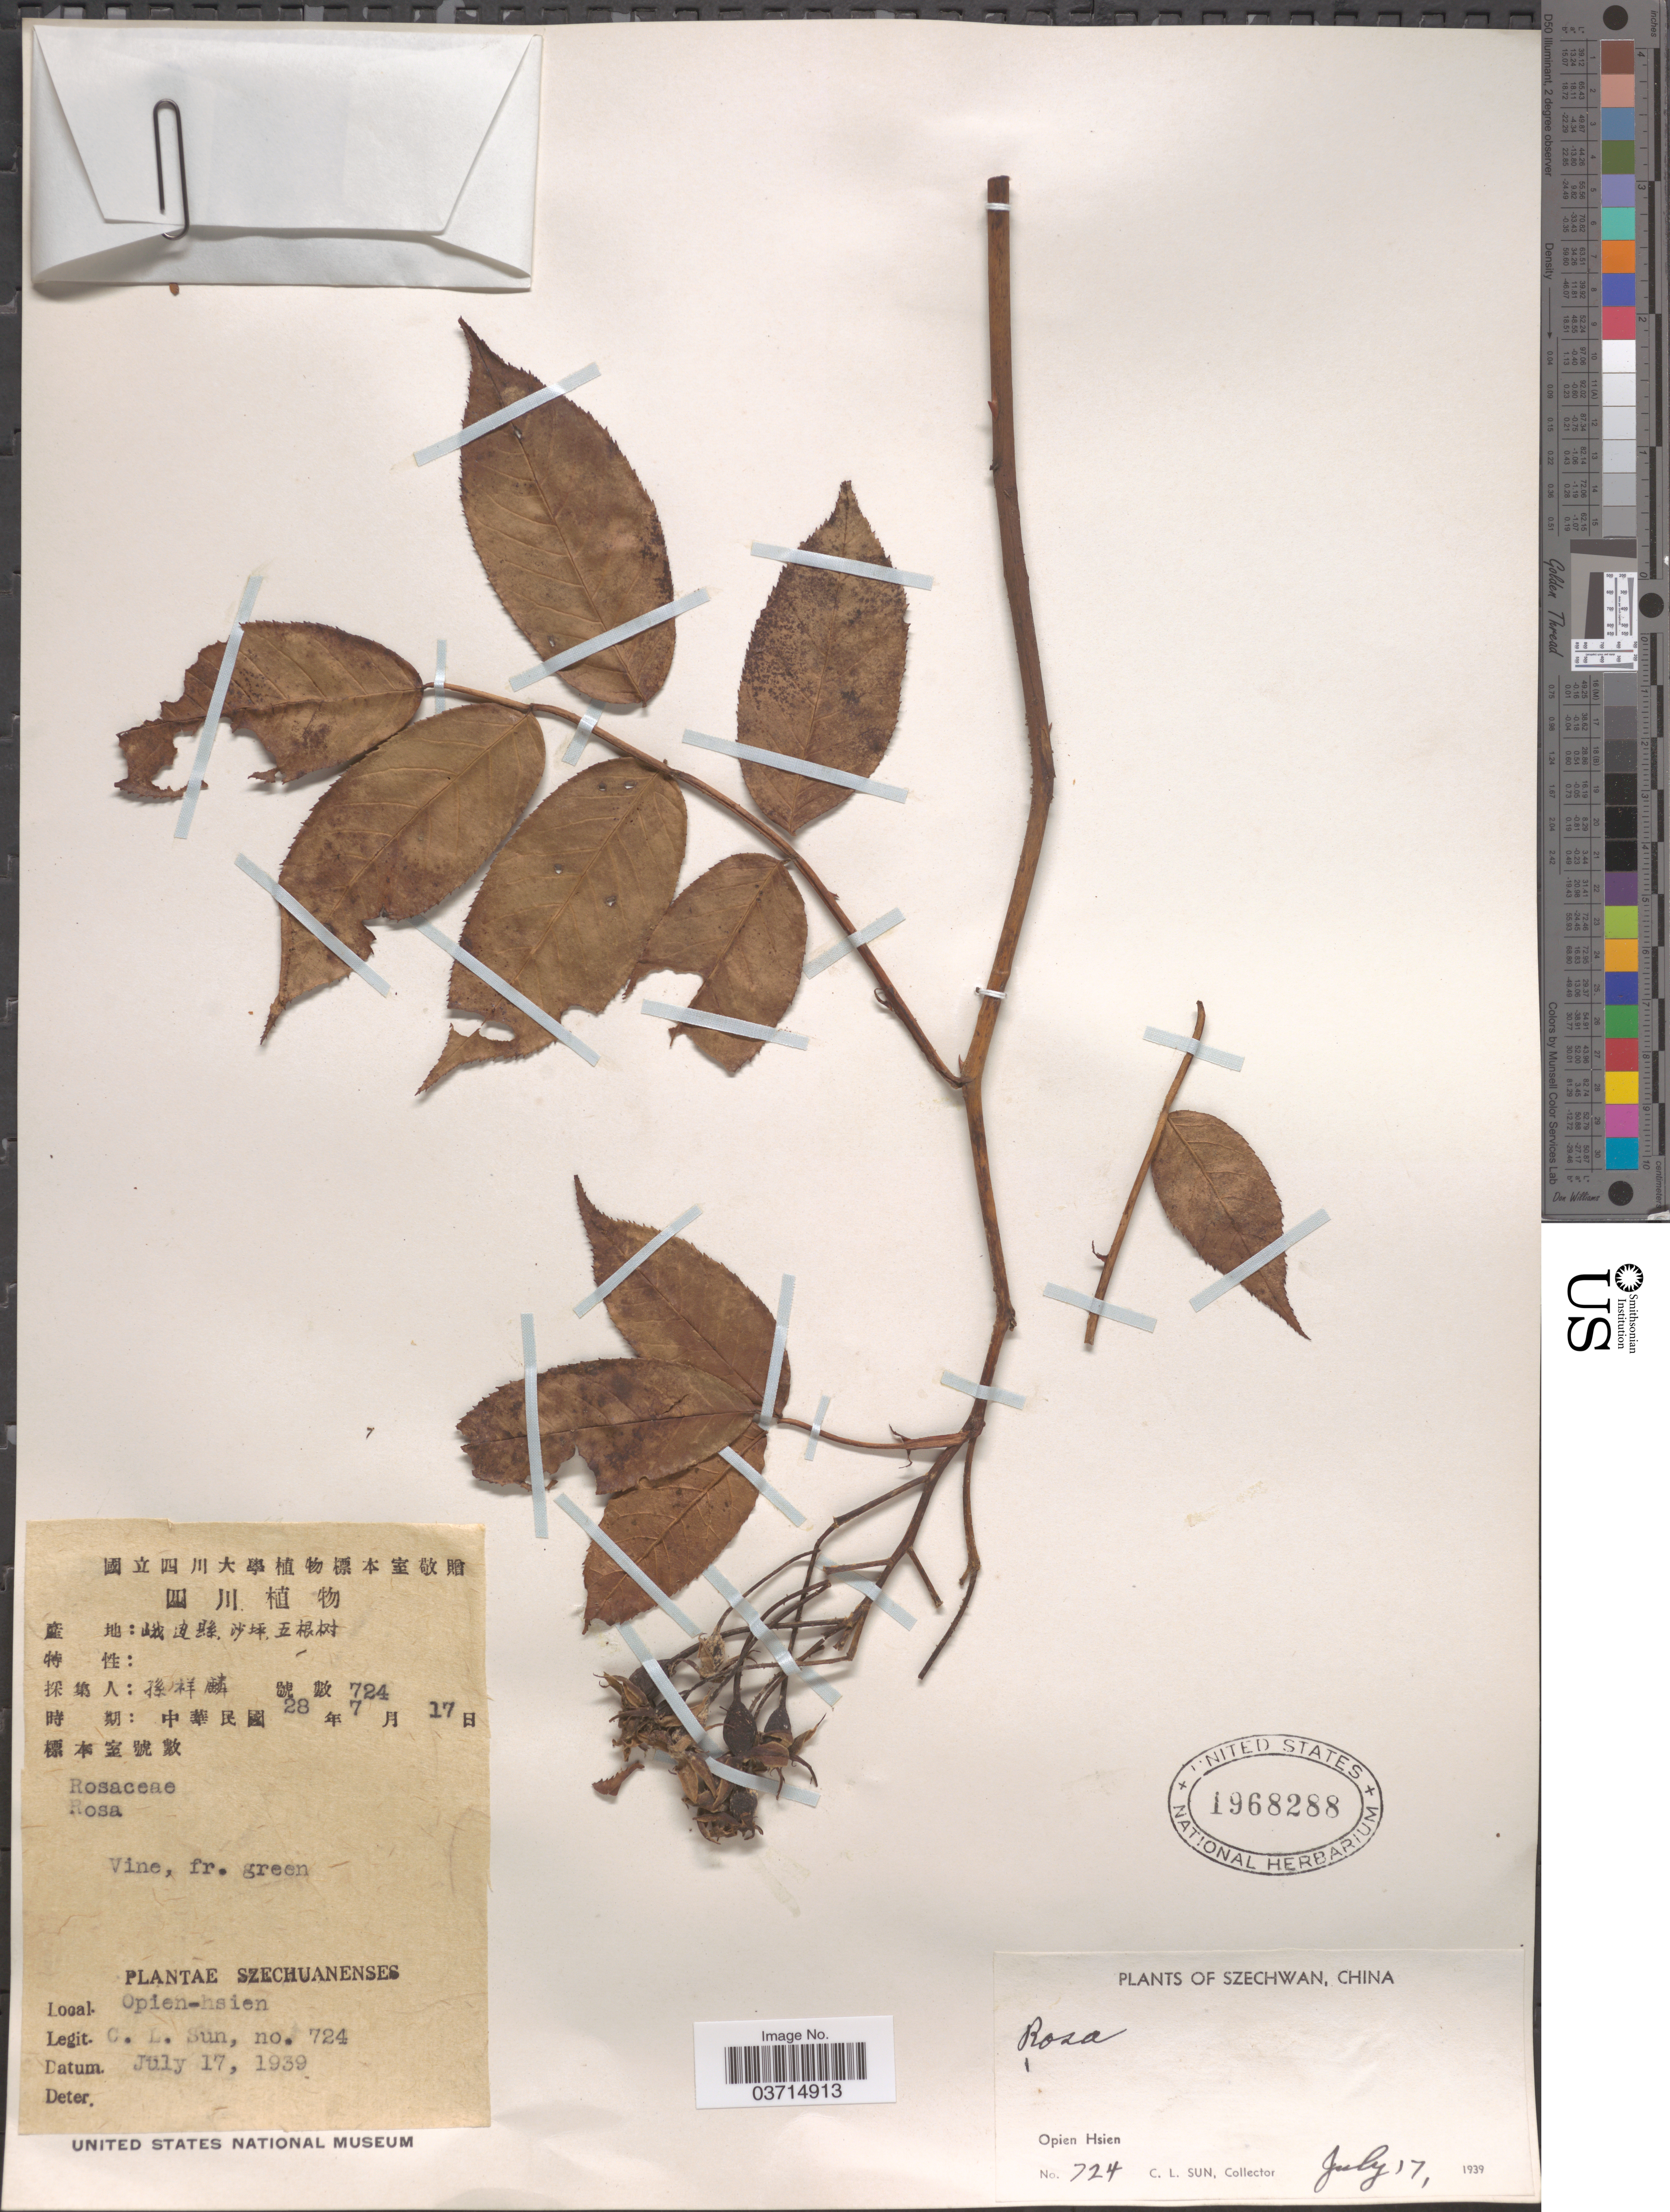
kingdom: Plantae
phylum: Tracheophyta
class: Magnoliopsida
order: Rosales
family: Rosaceae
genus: Rosa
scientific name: Rosa sp.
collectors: C. Sun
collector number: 724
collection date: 1939-07-17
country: China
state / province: Sichuan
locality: Szechwan. Opien Hsien.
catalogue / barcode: US 1968288